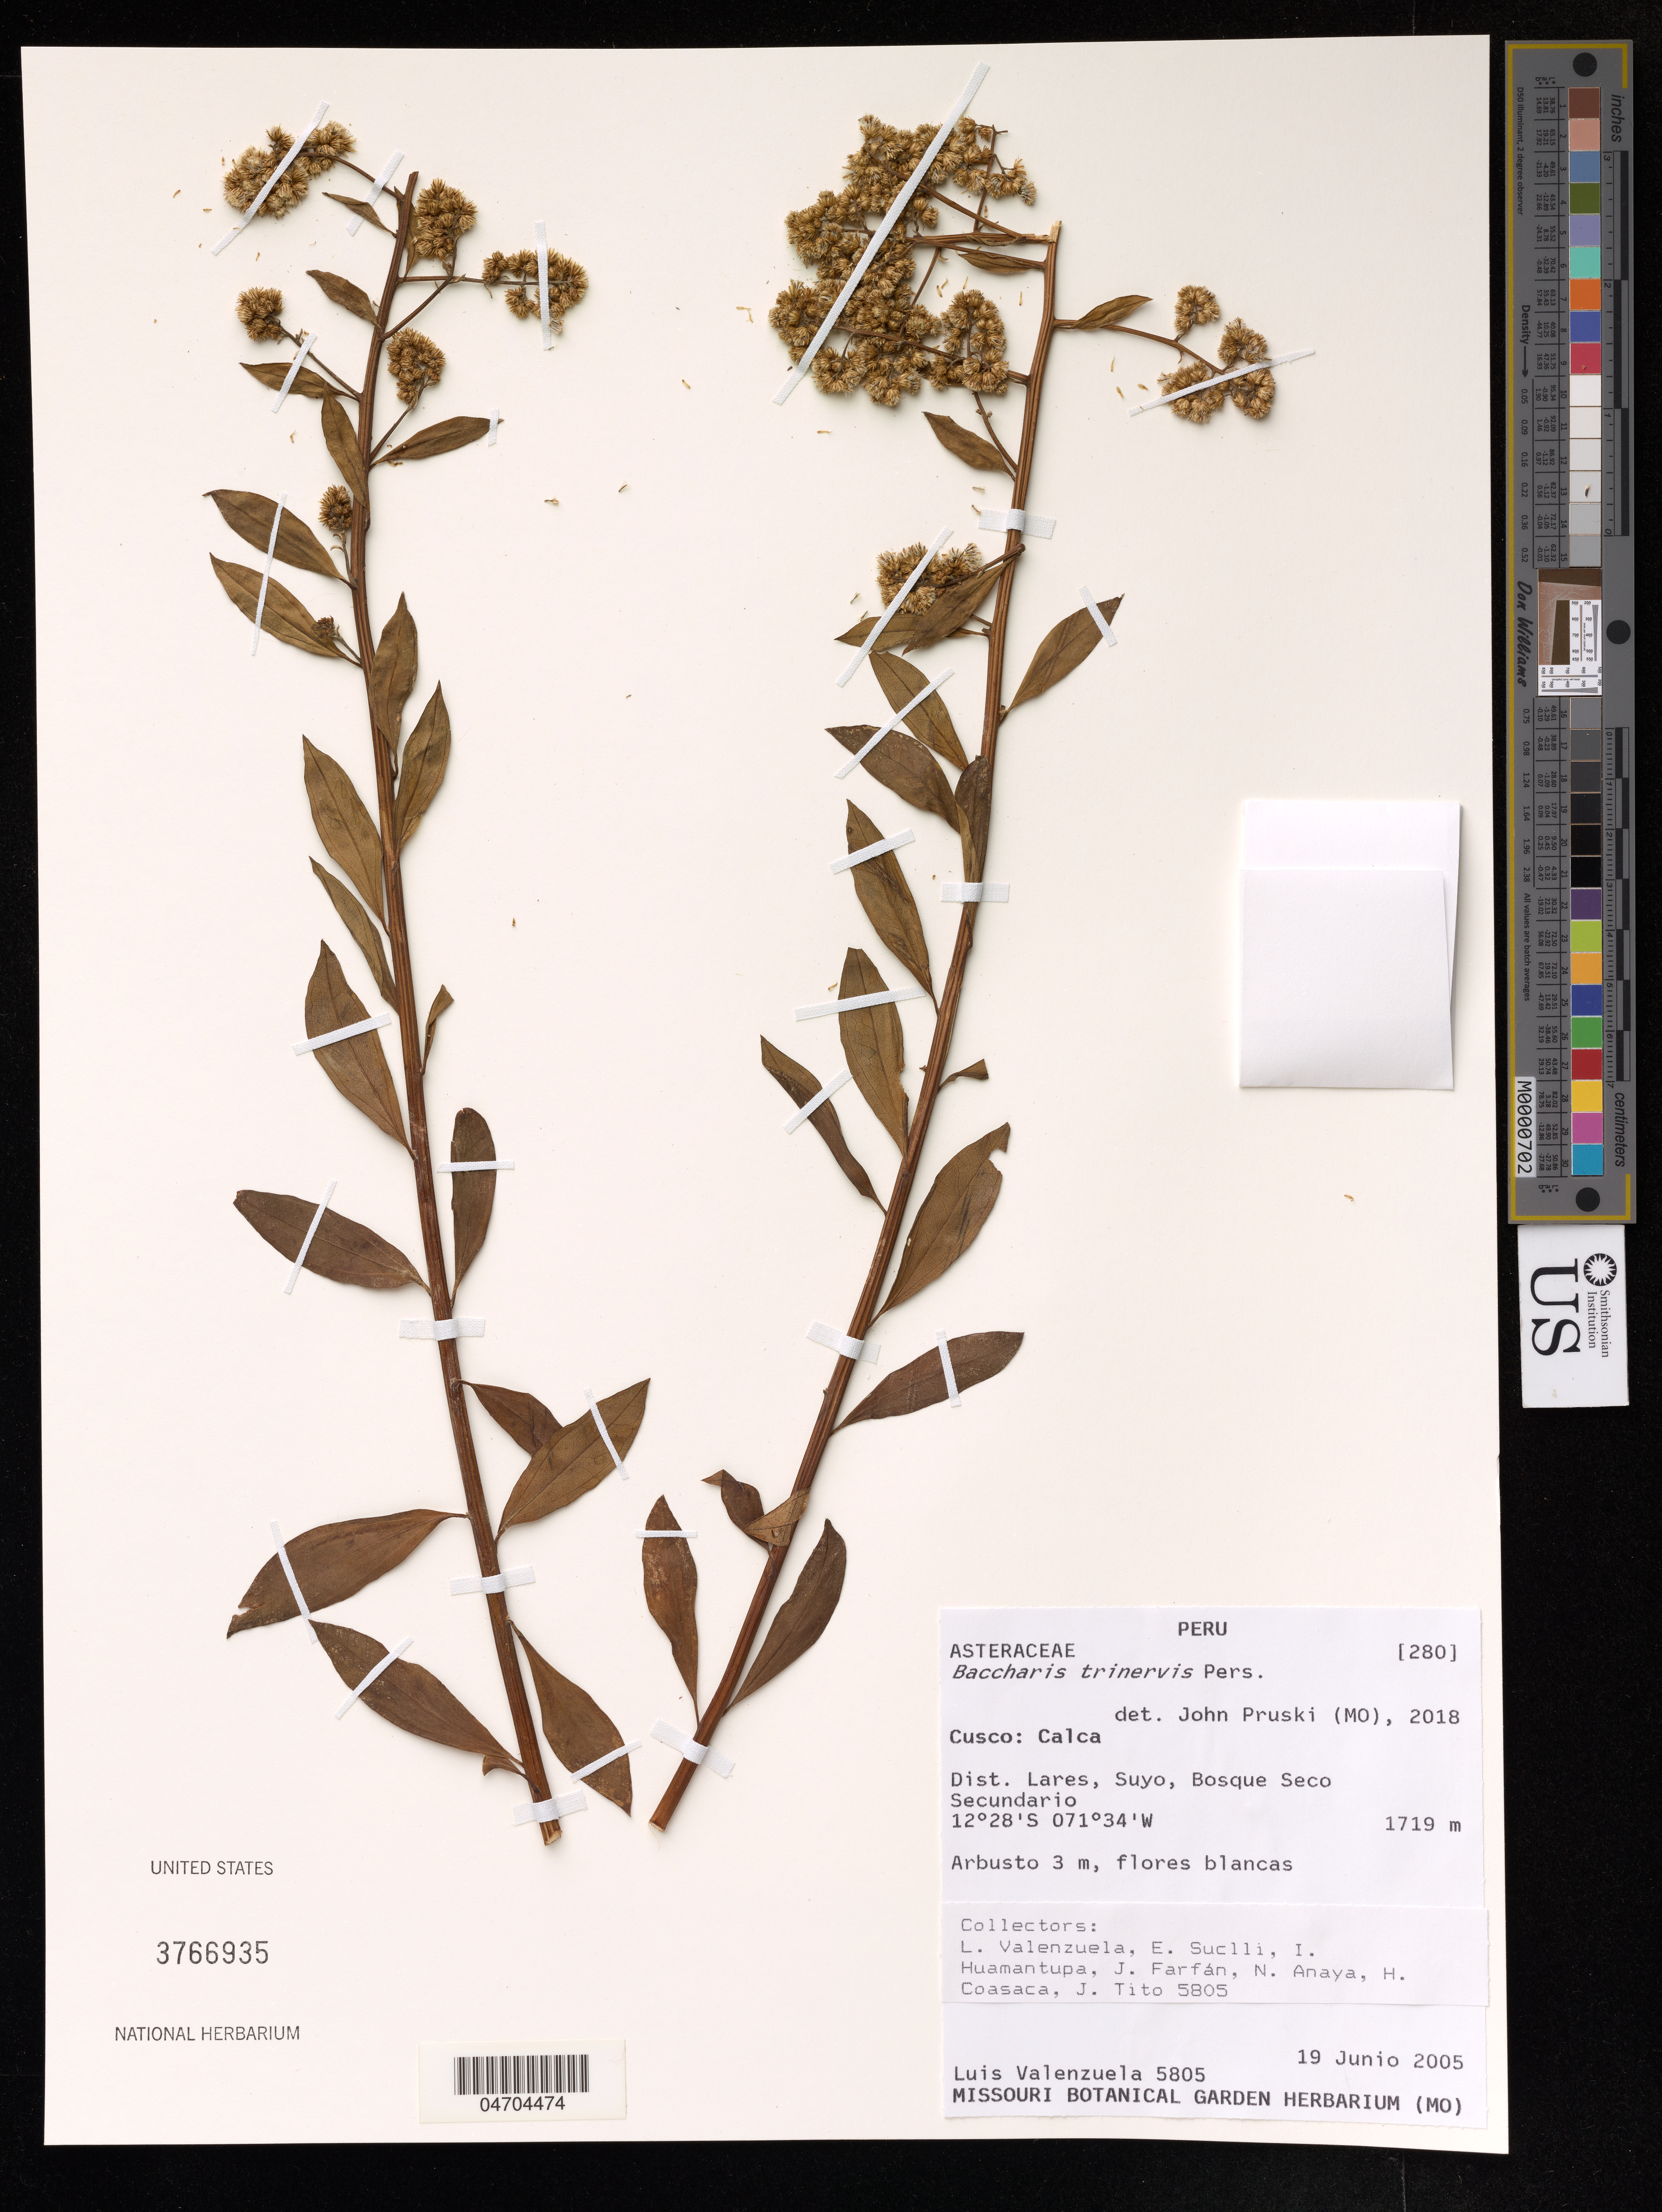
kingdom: Plantae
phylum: Tracheophyta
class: Magnoliopsida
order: Asterales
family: Asteraceae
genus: Baccharis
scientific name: Baccharis trinervis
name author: (Lam.) Pers.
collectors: L. Valenzuela, E. Suclli & J. Farfán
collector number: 5805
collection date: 2005-06-19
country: Peru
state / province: Cusco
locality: Calca. Dist. Lares, Suyo, Bosque Seco Secundario.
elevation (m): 1719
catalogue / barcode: US 3766935